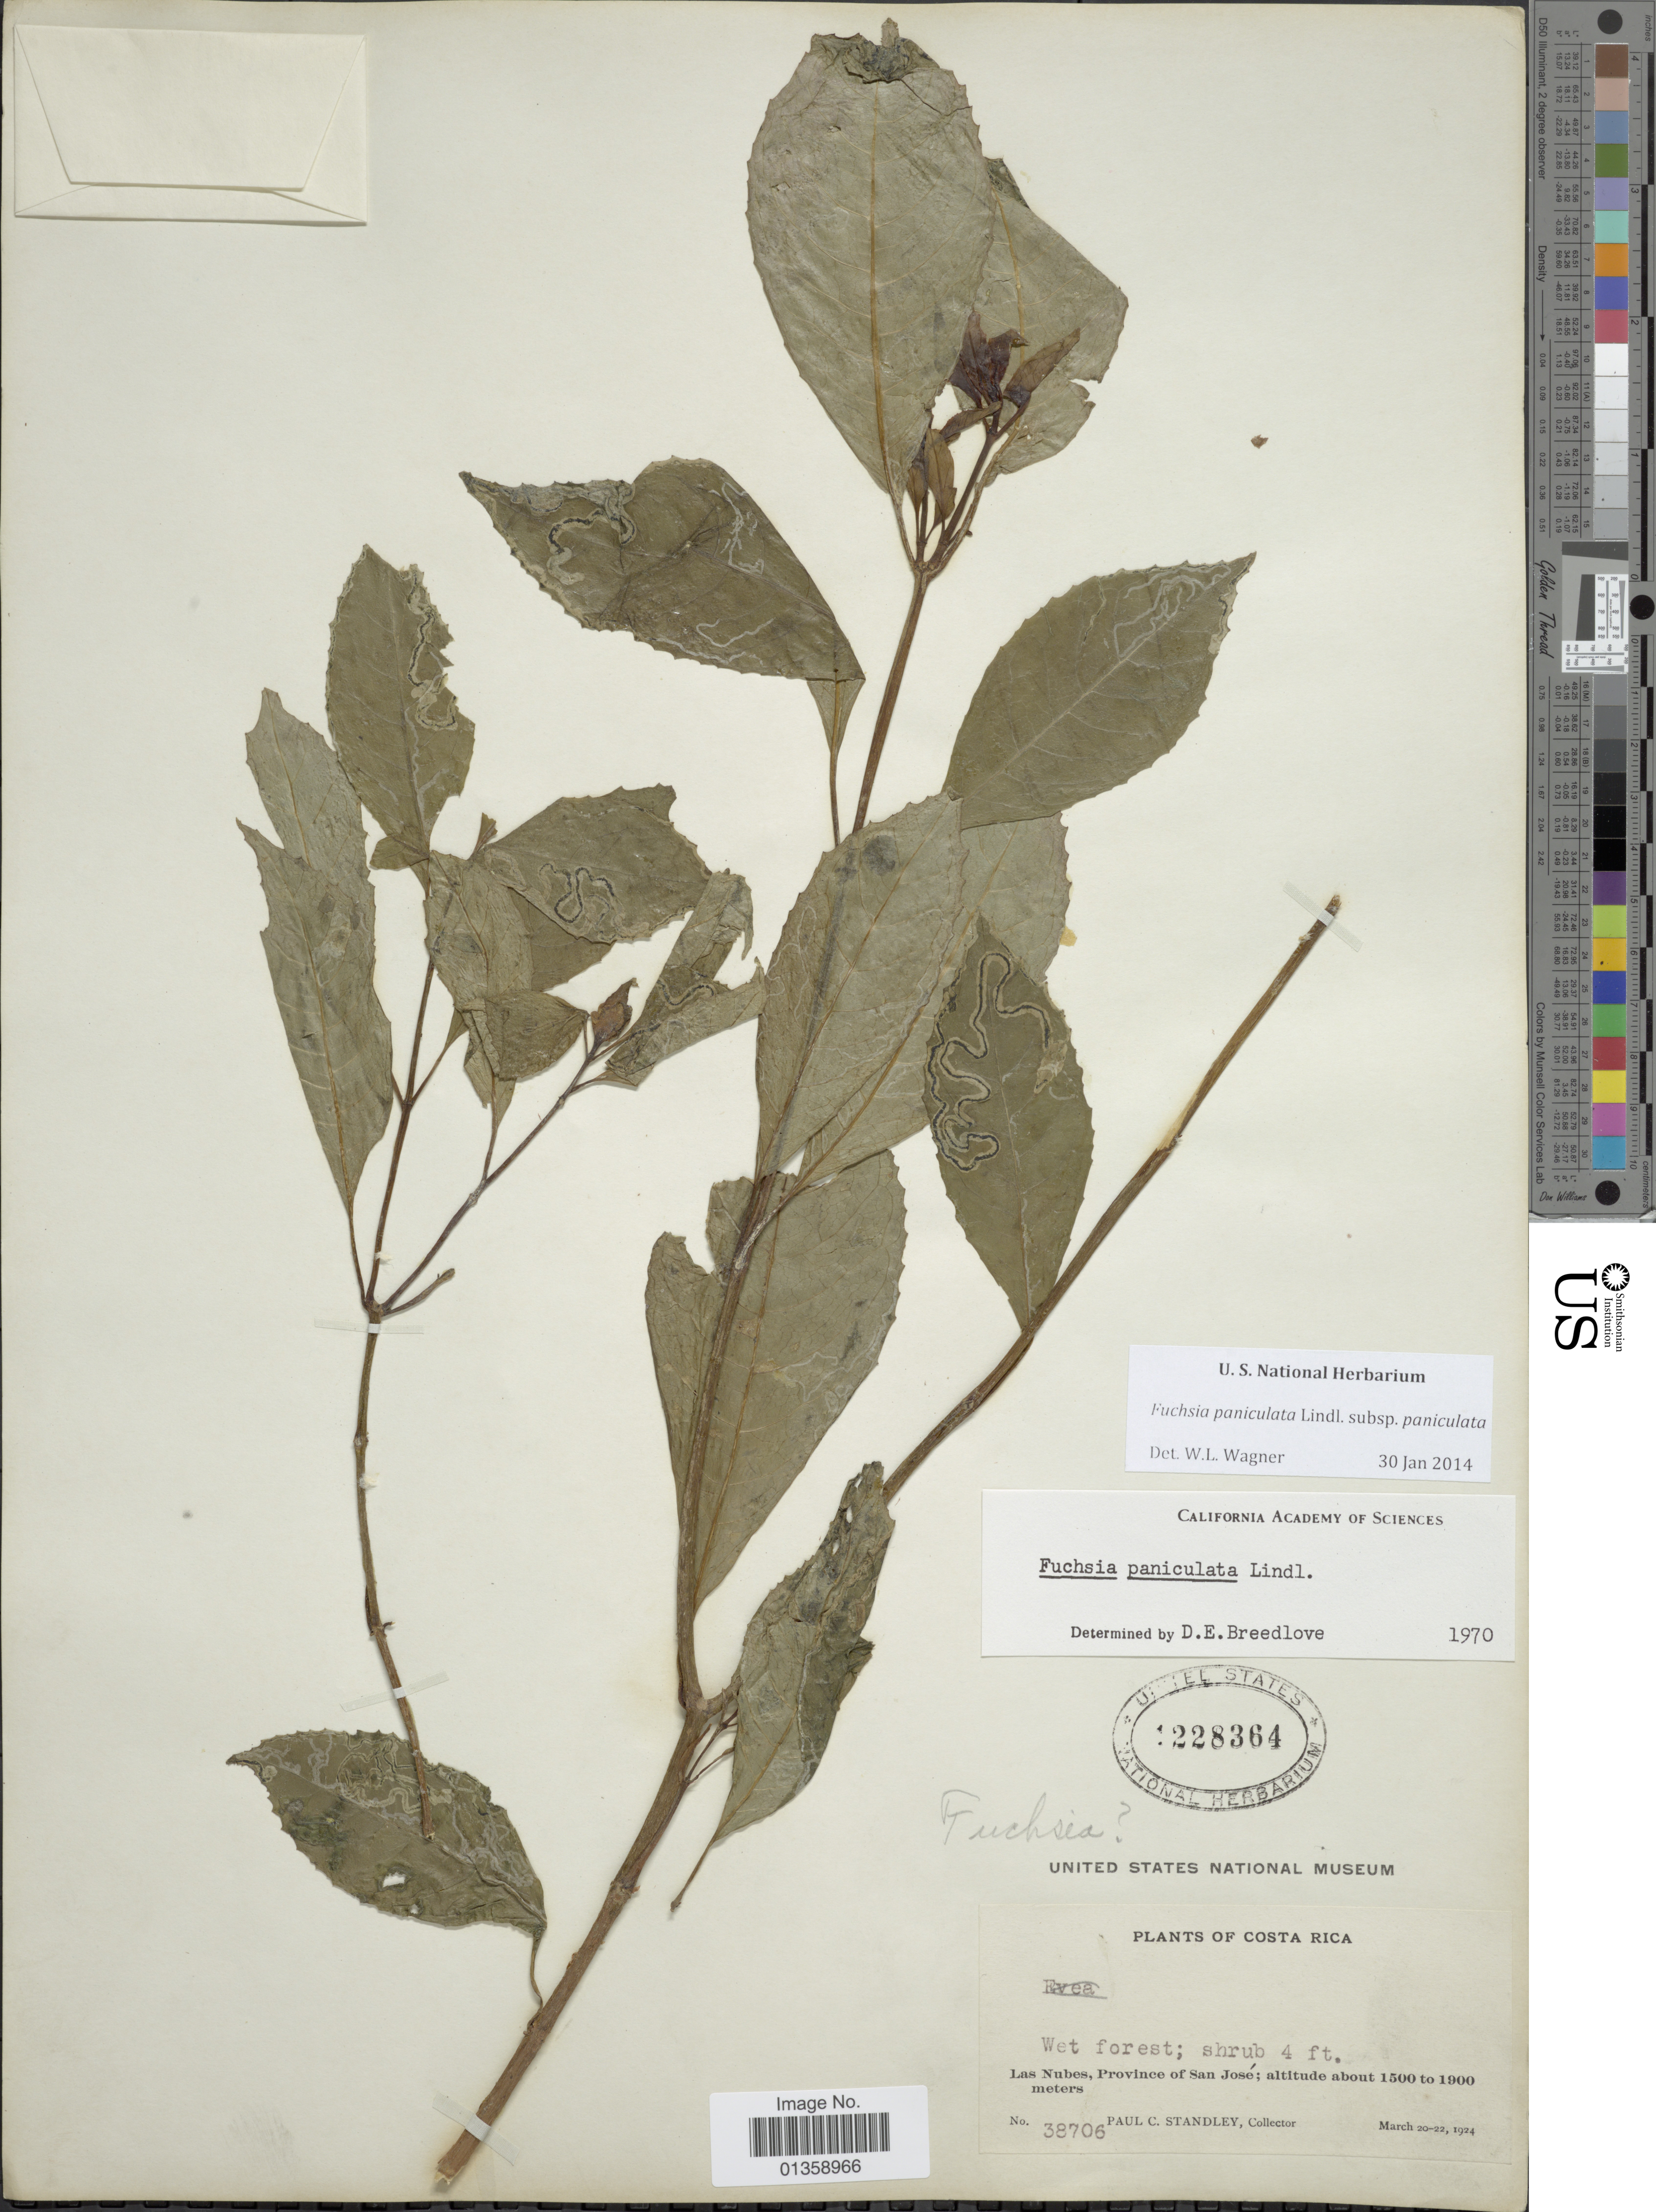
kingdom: Plantae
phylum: Tracheophyta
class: Magnoliopsida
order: Myrtales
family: Onagraceae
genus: Fuchsia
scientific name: Fuchsia paniculata subsp. paniculata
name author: Lindl.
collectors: P. C. Standley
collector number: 38706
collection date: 1924-03-20/1924-03-22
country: Costa Rica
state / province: San José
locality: Las Nubes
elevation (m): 1500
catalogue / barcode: US 1228364